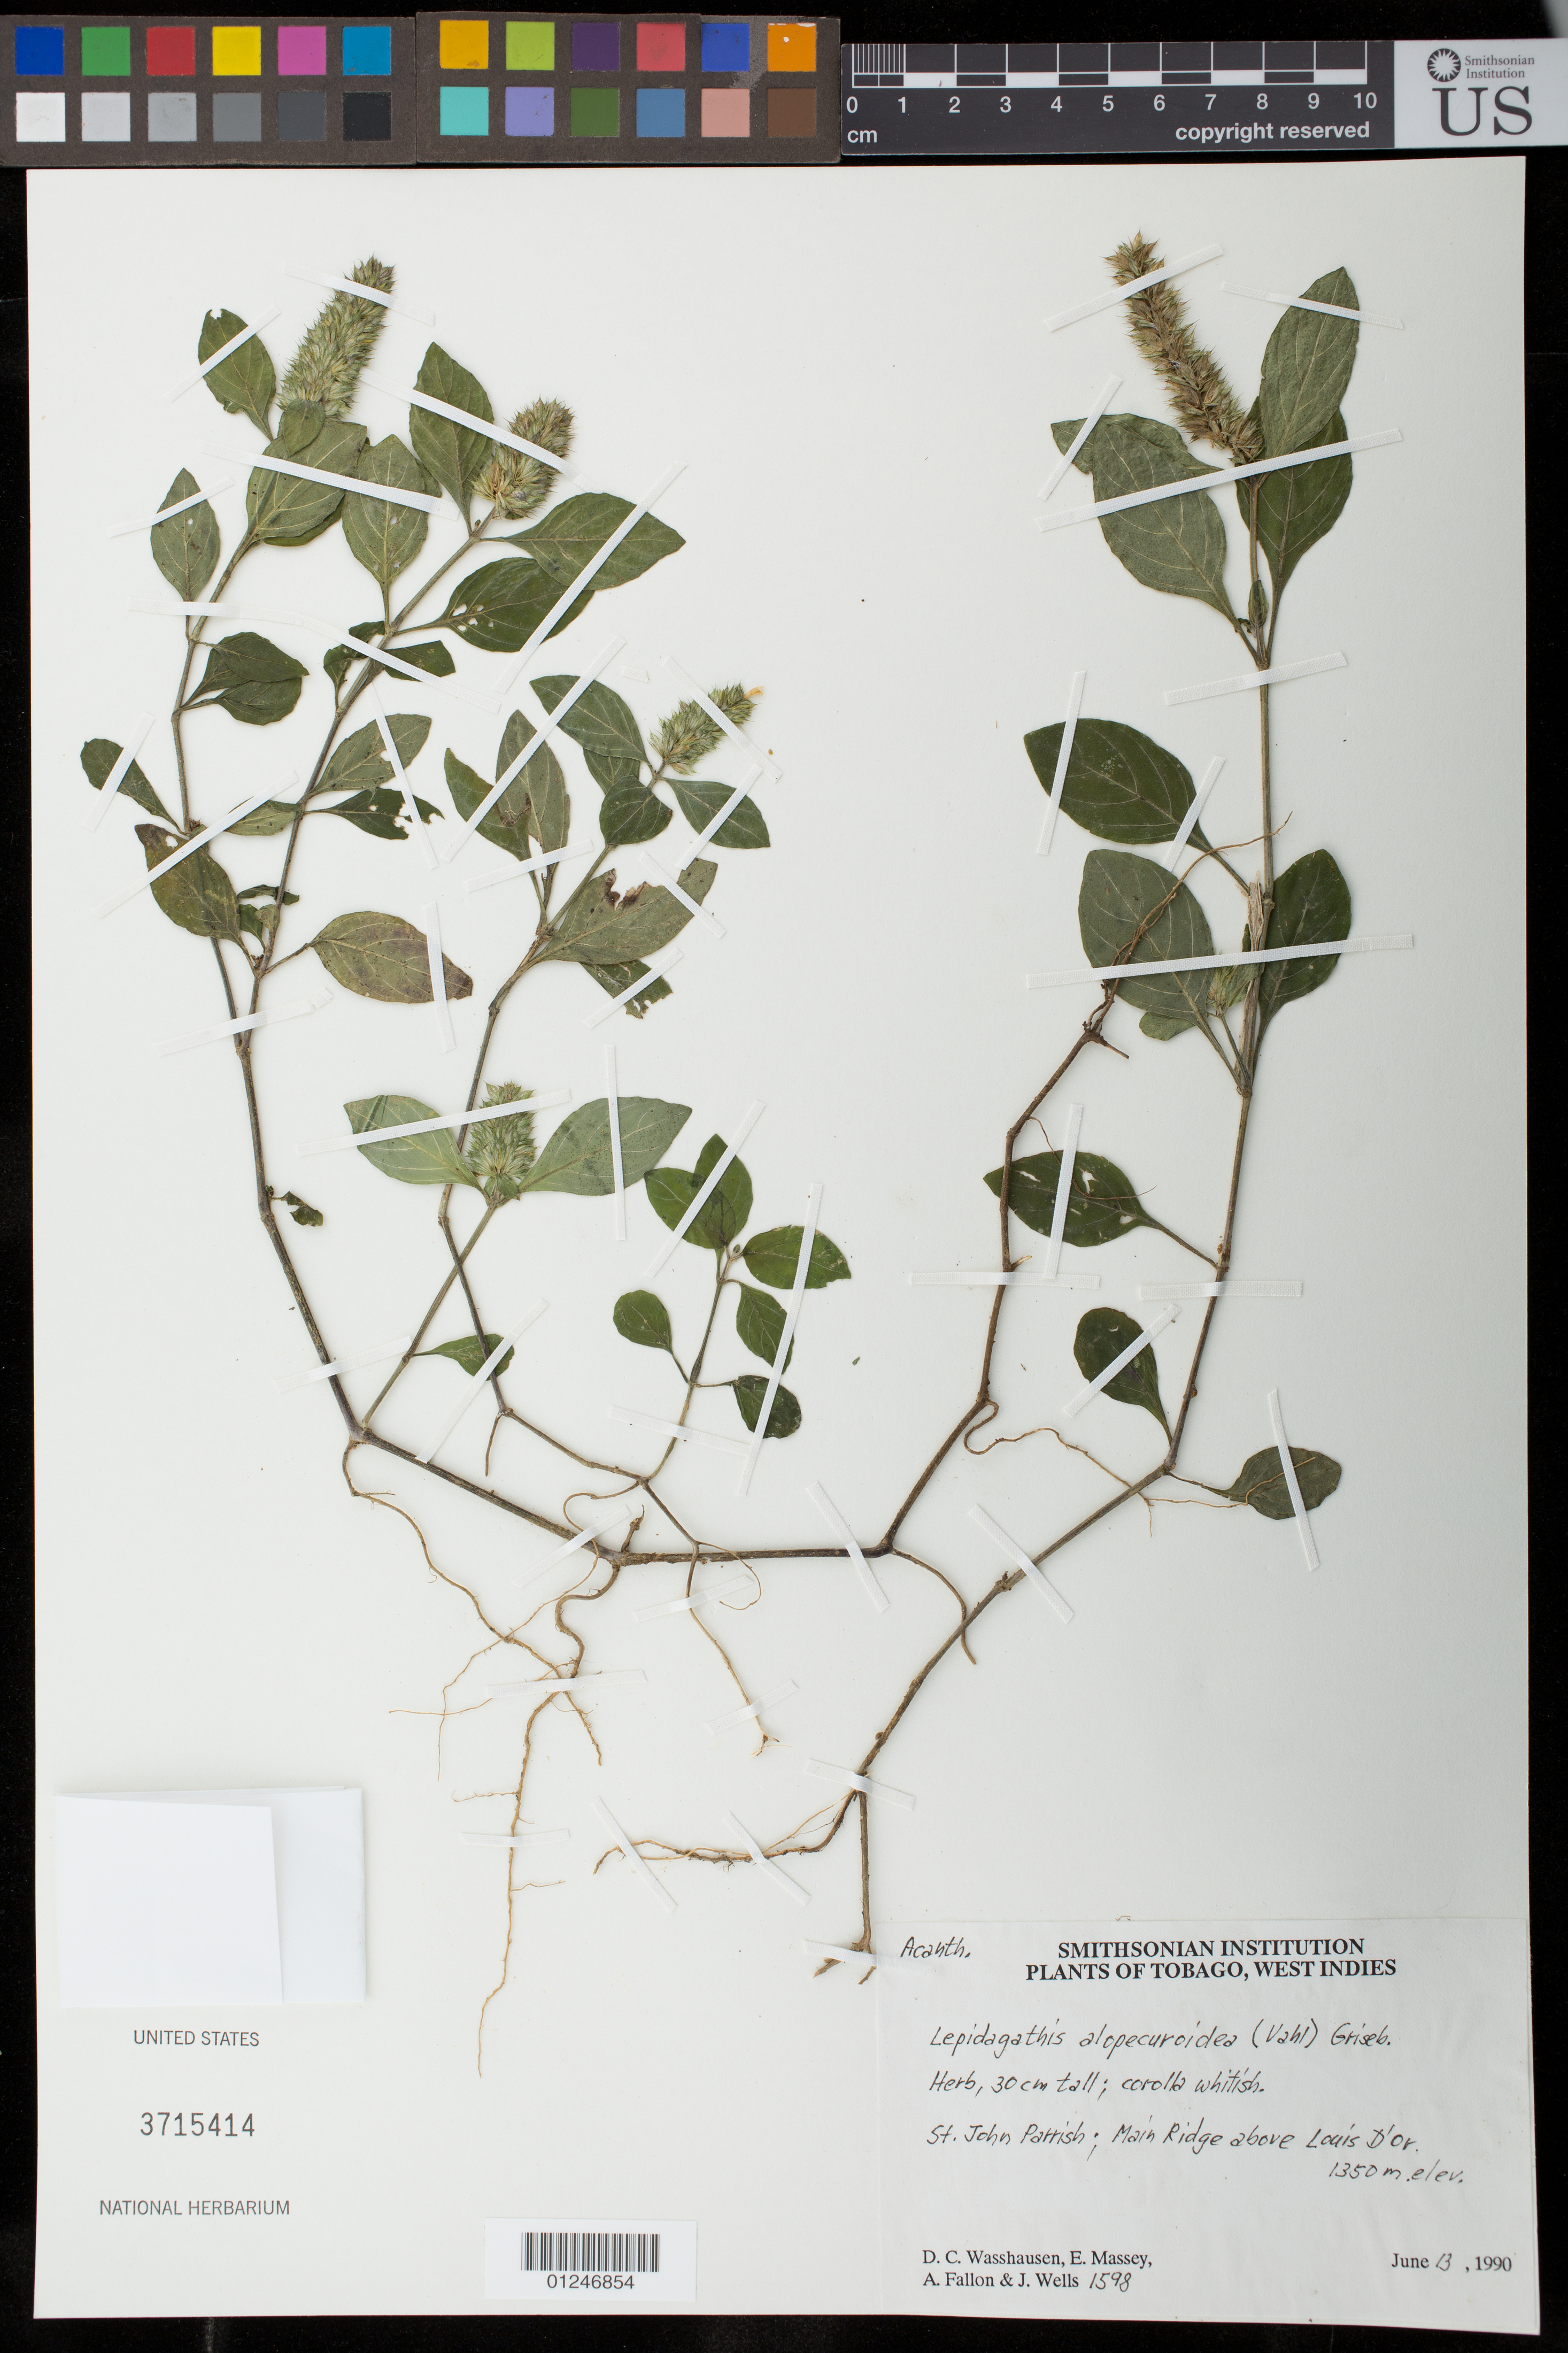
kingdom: Plantae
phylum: Tracheophyta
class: Magnoliopsida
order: Lamiales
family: Acanthaceae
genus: Lepidagathis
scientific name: Lepidagathis alopecuroidea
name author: (Vahl) R. Br. ex Griseb.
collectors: D. C. Wasshausen, E. Massey, A. Fallon & J. Wells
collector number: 1599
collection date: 1990-06-13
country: Trinidad and Tobago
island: Tobago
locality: St. John Parrish; Main Ridge above Louis D'or.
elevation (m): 1350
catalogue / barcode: US 3715414